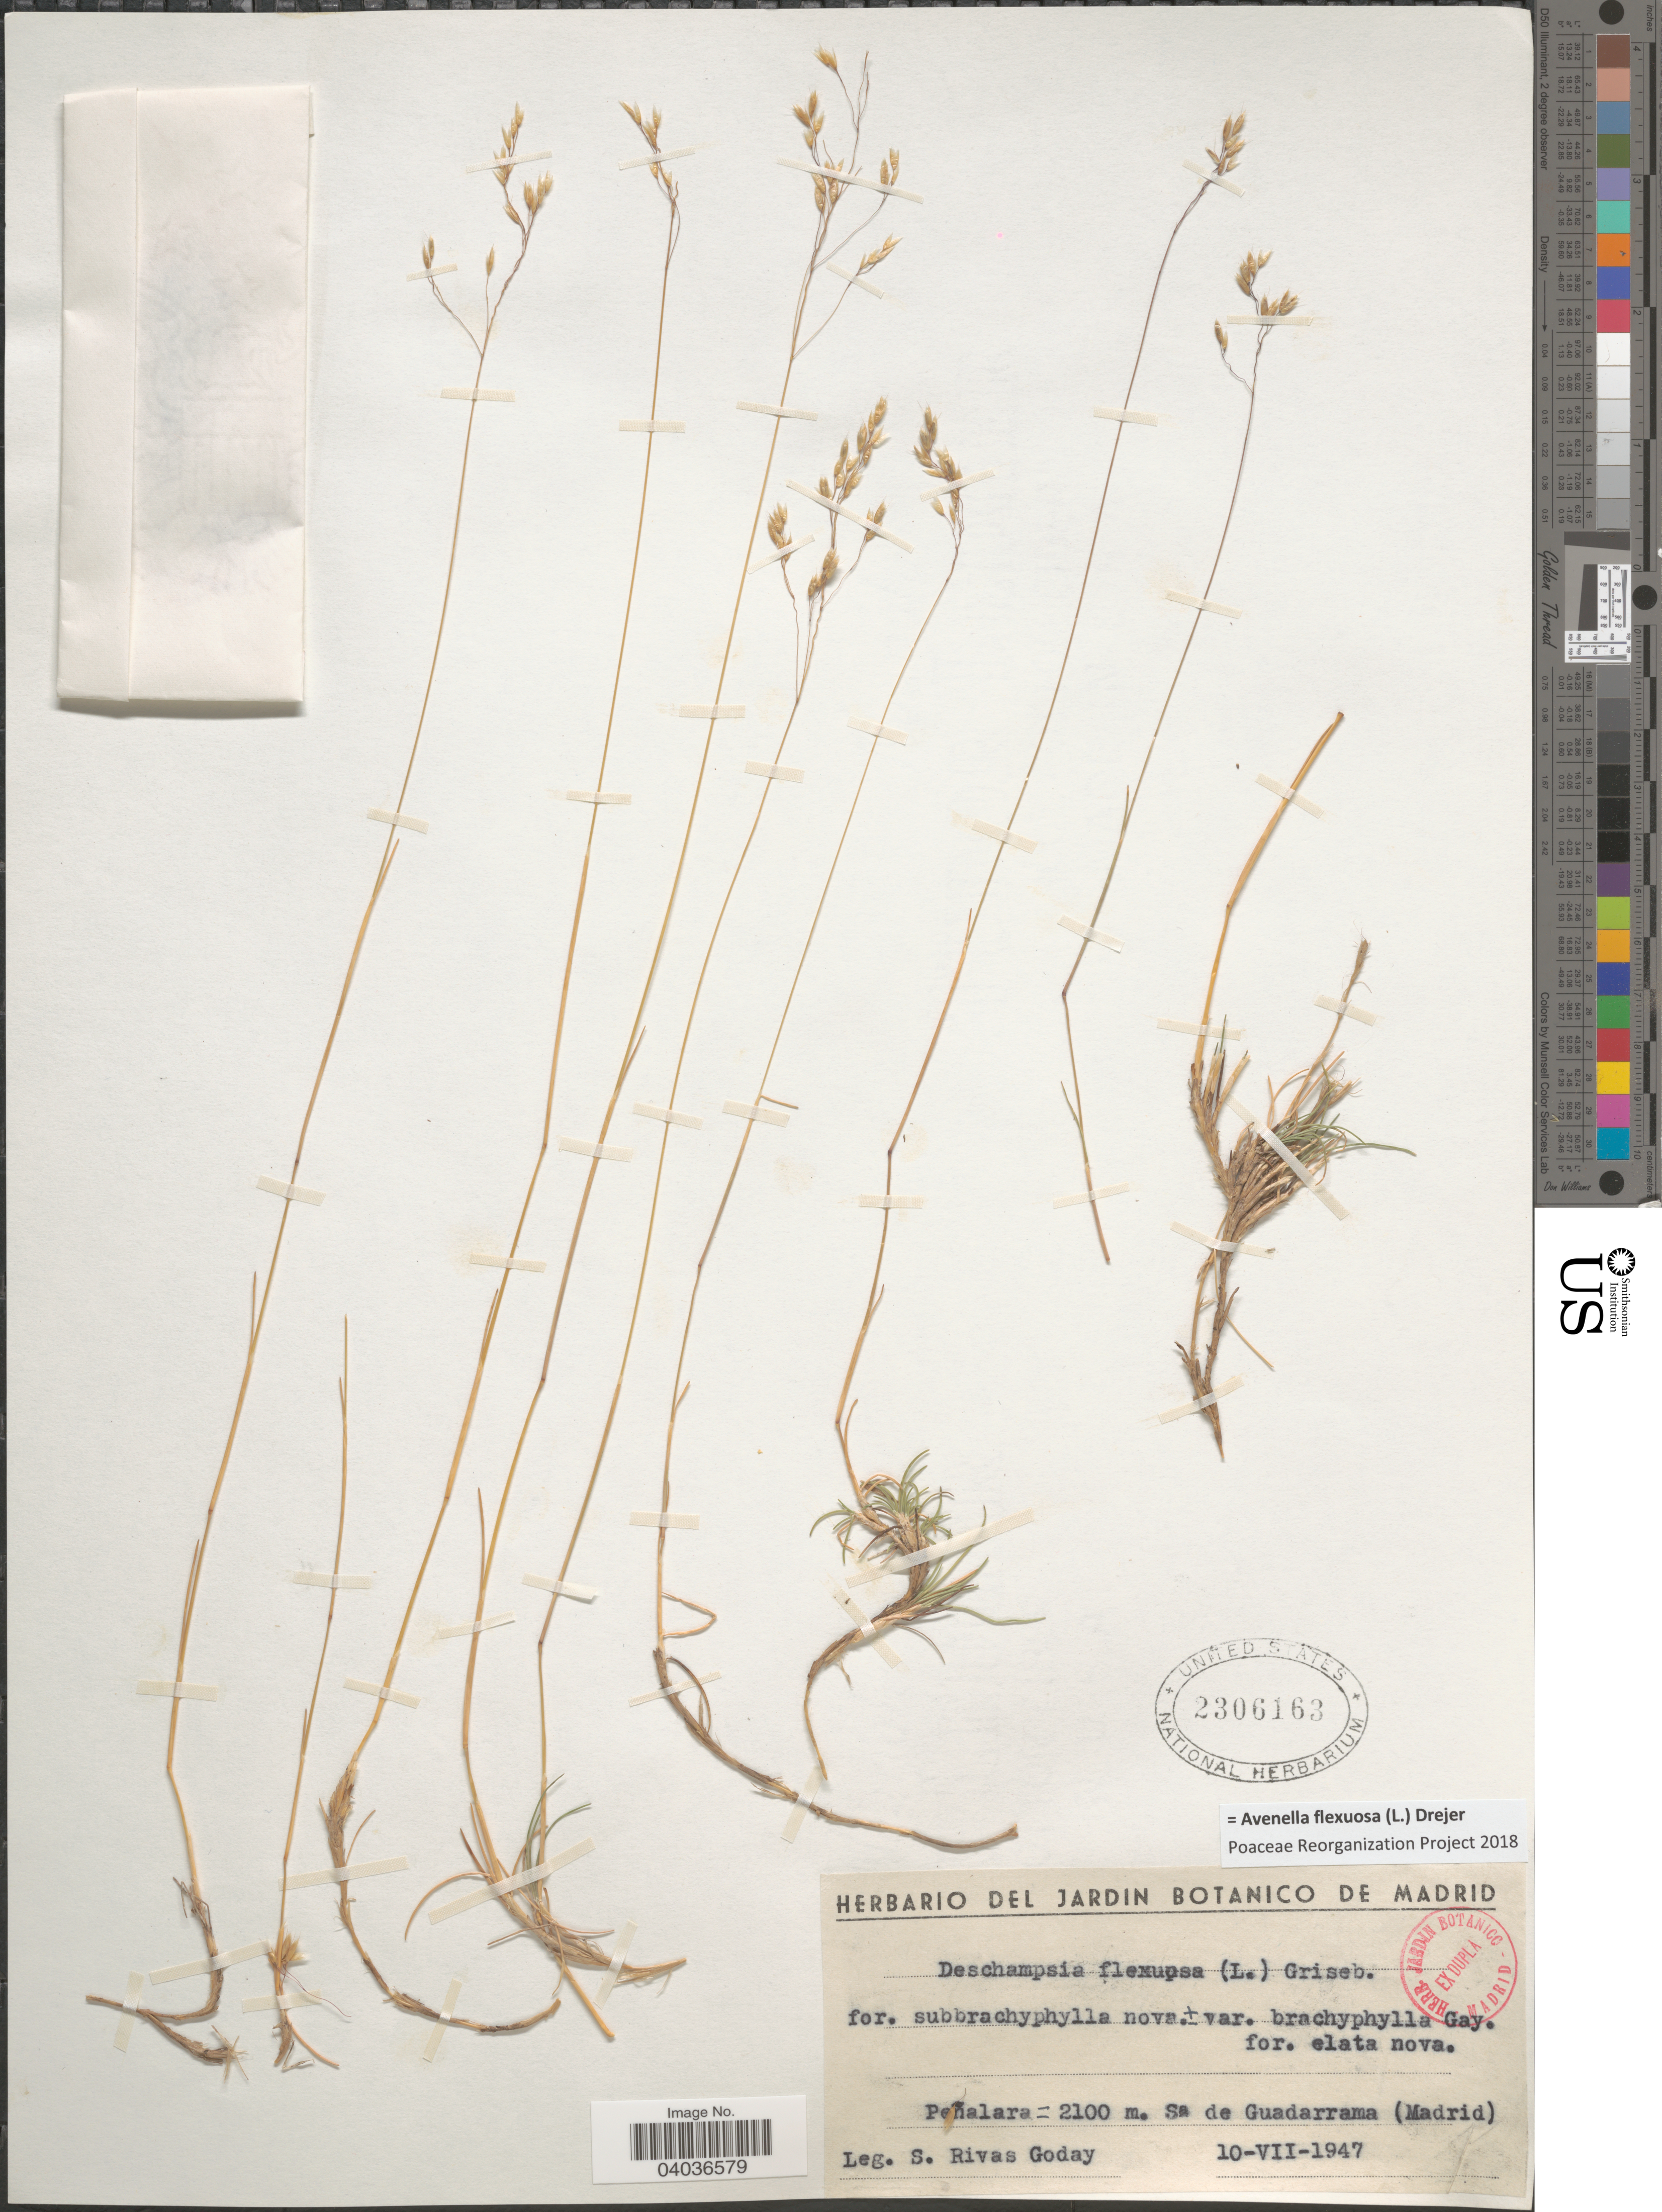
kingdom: Plantae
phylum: Tracheophyta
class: Liliopsida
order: Poales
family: Poaceae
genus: Avenella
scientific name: Avenella flexuosa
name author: (L.) Drejer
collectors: S. Goday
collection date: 1947-07-10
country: Spain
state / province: Madrid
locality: Peñalara. Sa de Guadarrama (Madrid).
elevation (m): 2100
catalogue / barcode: US 2306163